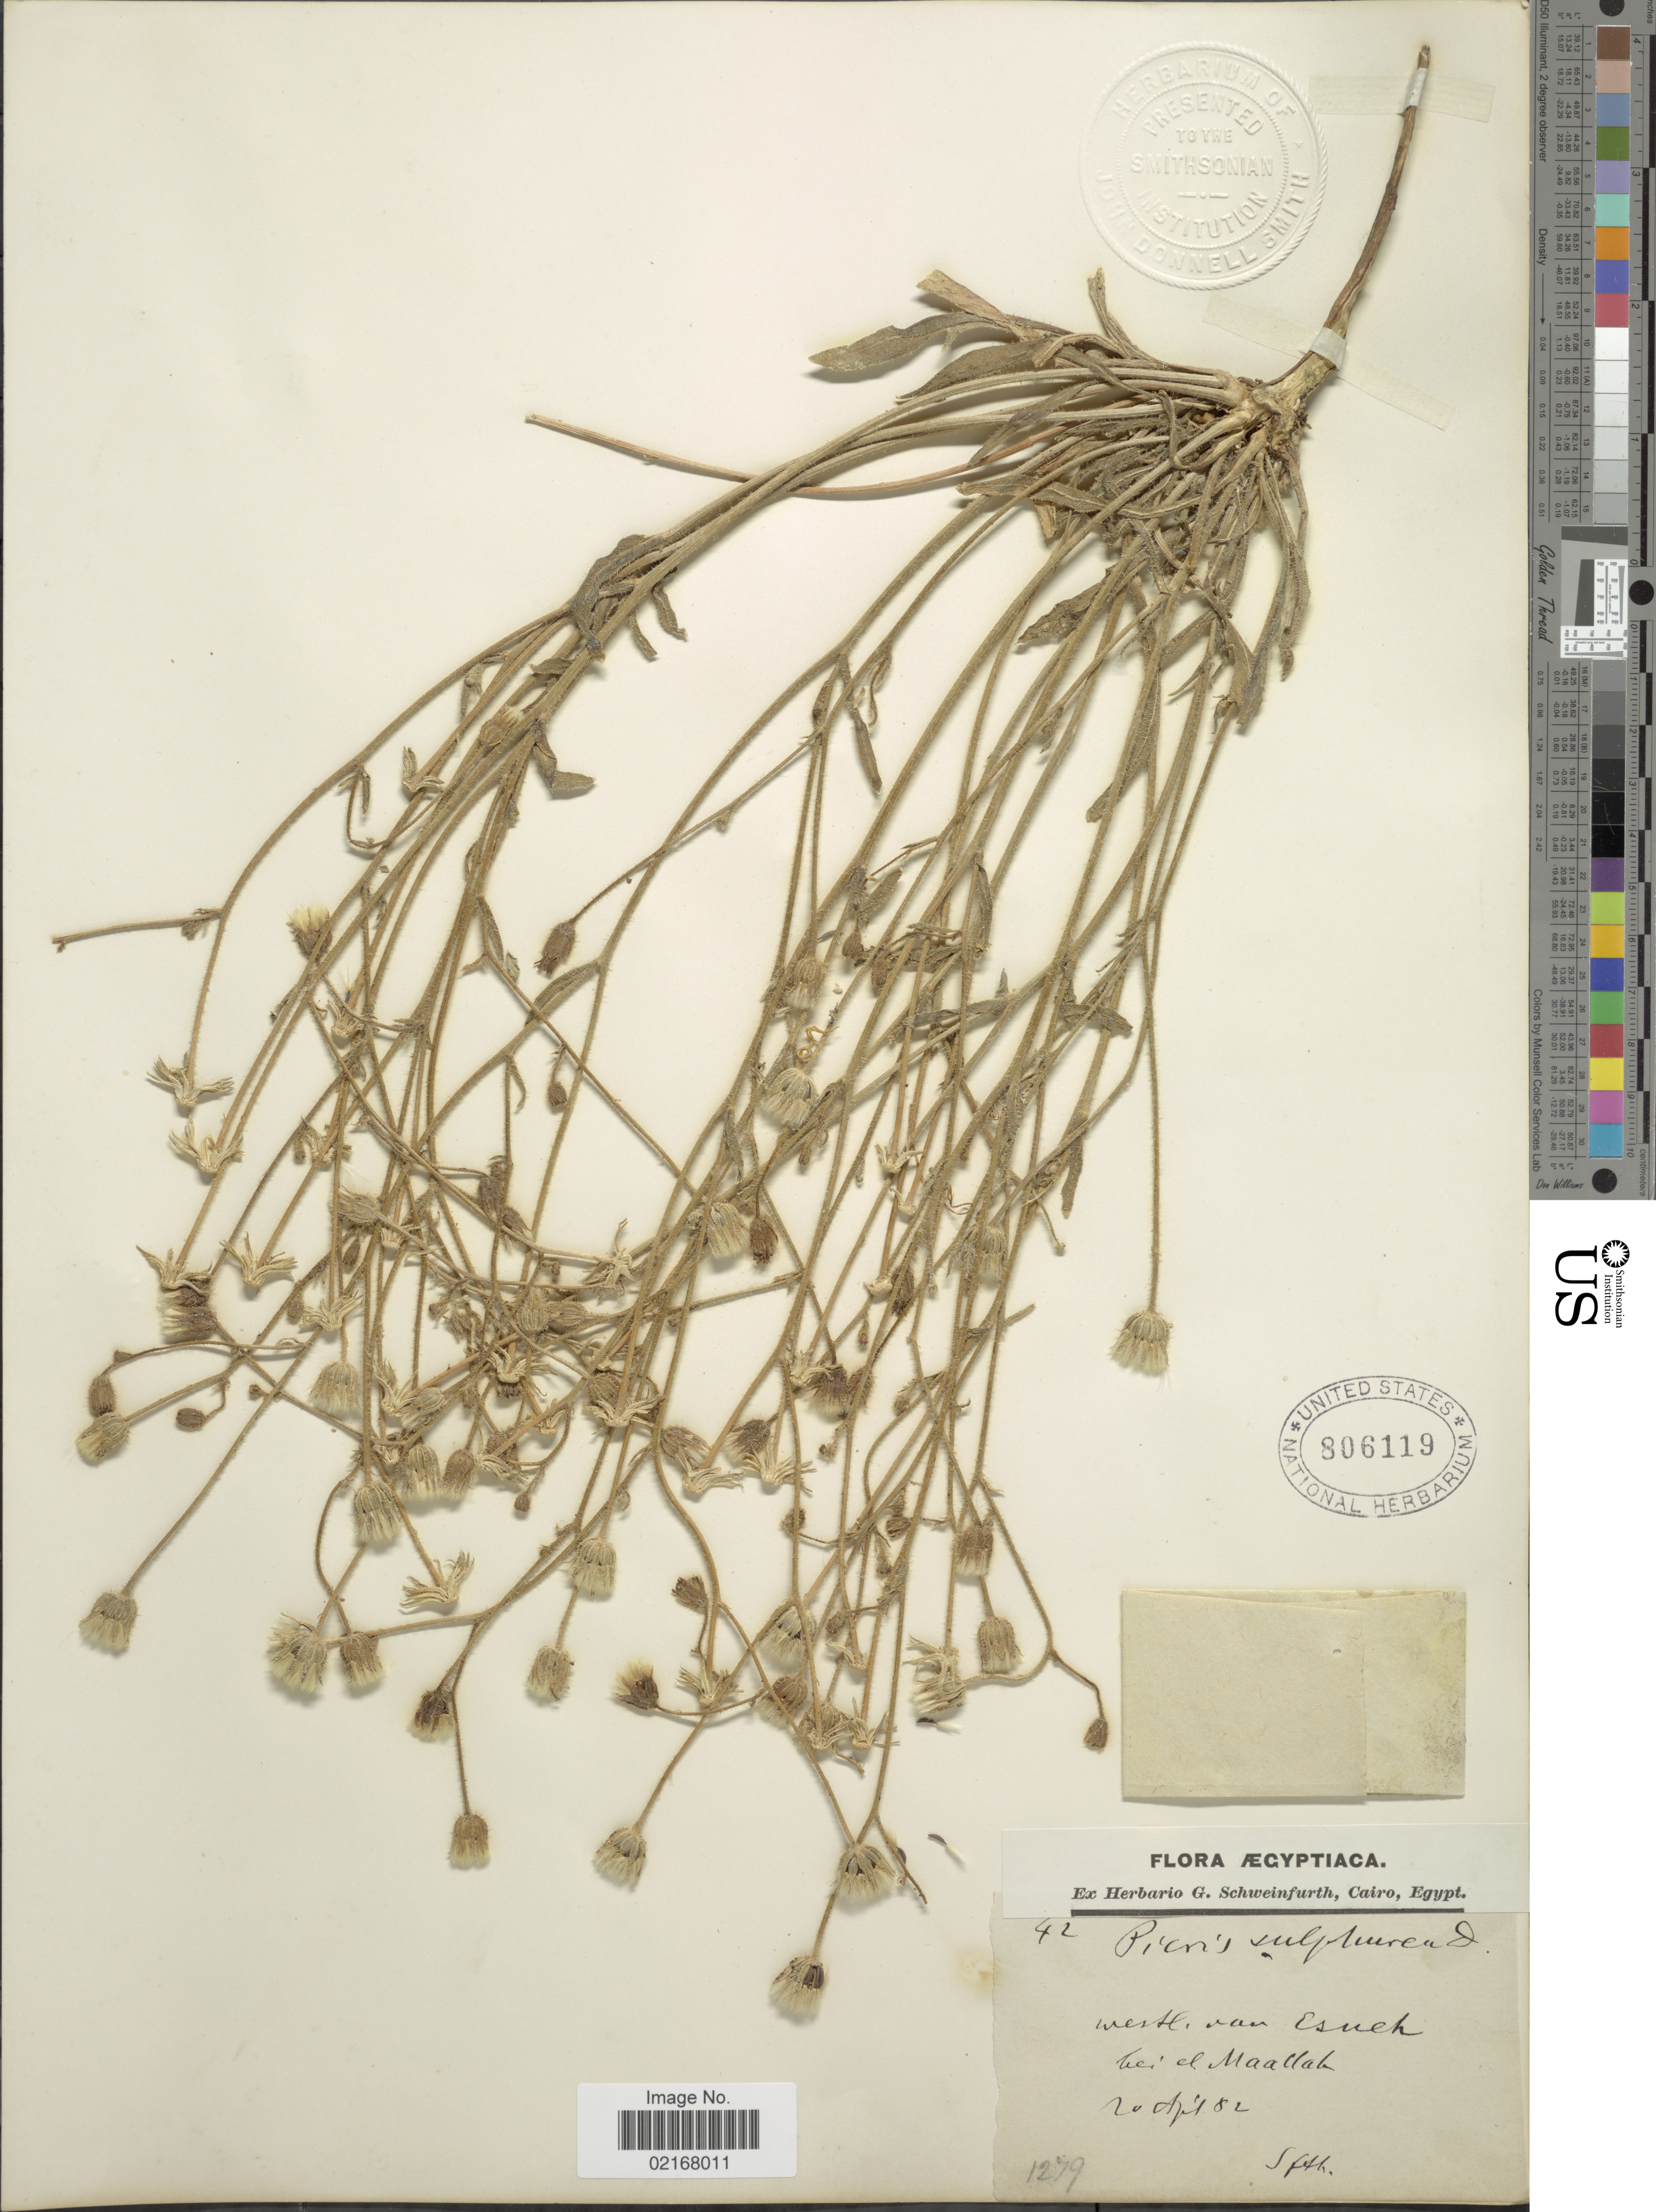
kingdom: Plantae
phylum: Tracheophyta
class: Magnoliopsida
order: Asterales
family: Asteraceae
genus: Picris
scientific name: Picris sulphurea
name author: Delile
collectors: ex herb. G. Schweinfurth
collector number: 42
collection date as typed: Transcribed d/m/y: 20/4/82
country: Egypt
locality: Westl. van Esneh bei el Maallab.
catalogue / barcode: US 806119